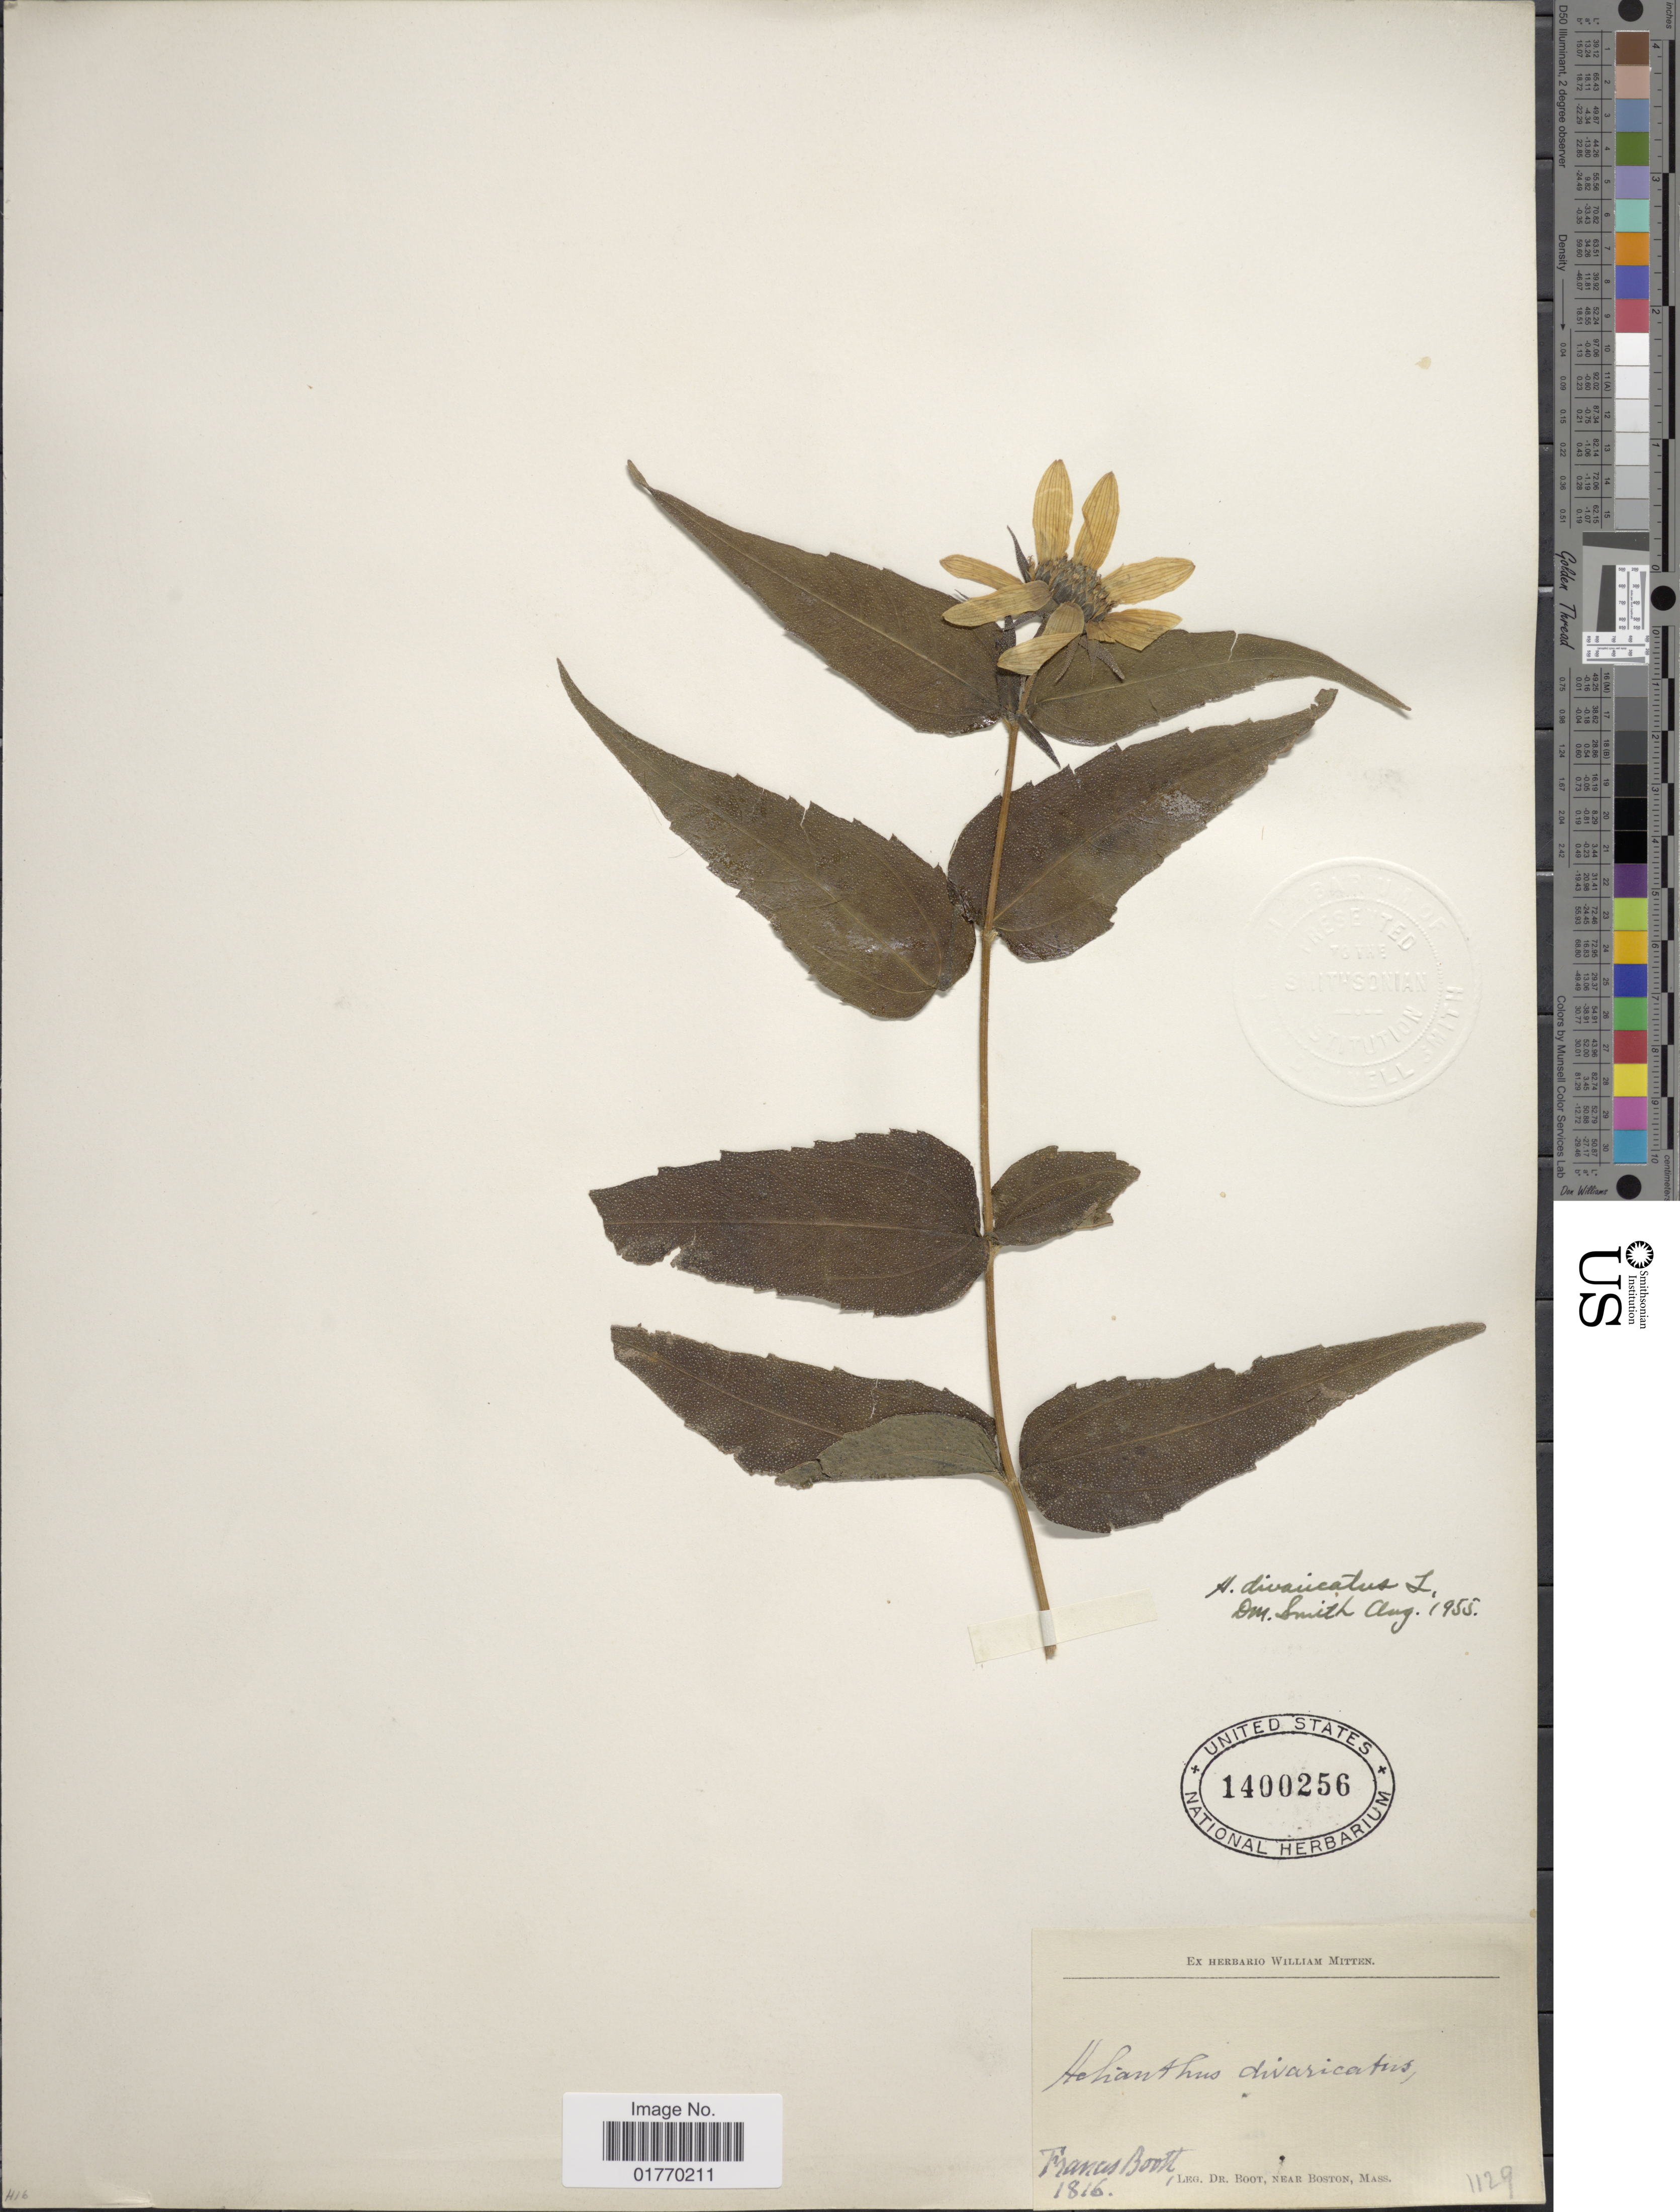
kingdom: Plantae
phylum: Tracheophyta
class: Magnoliopsida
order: Asterales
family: Asteraceae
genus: Helianthus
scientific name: Helianthus divaricatus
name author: L.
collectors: F. M. B. Boott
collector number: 1129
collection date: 1816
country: United States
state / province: Massachusetts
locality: Near Boston, Mass.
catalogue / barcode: US 1400256